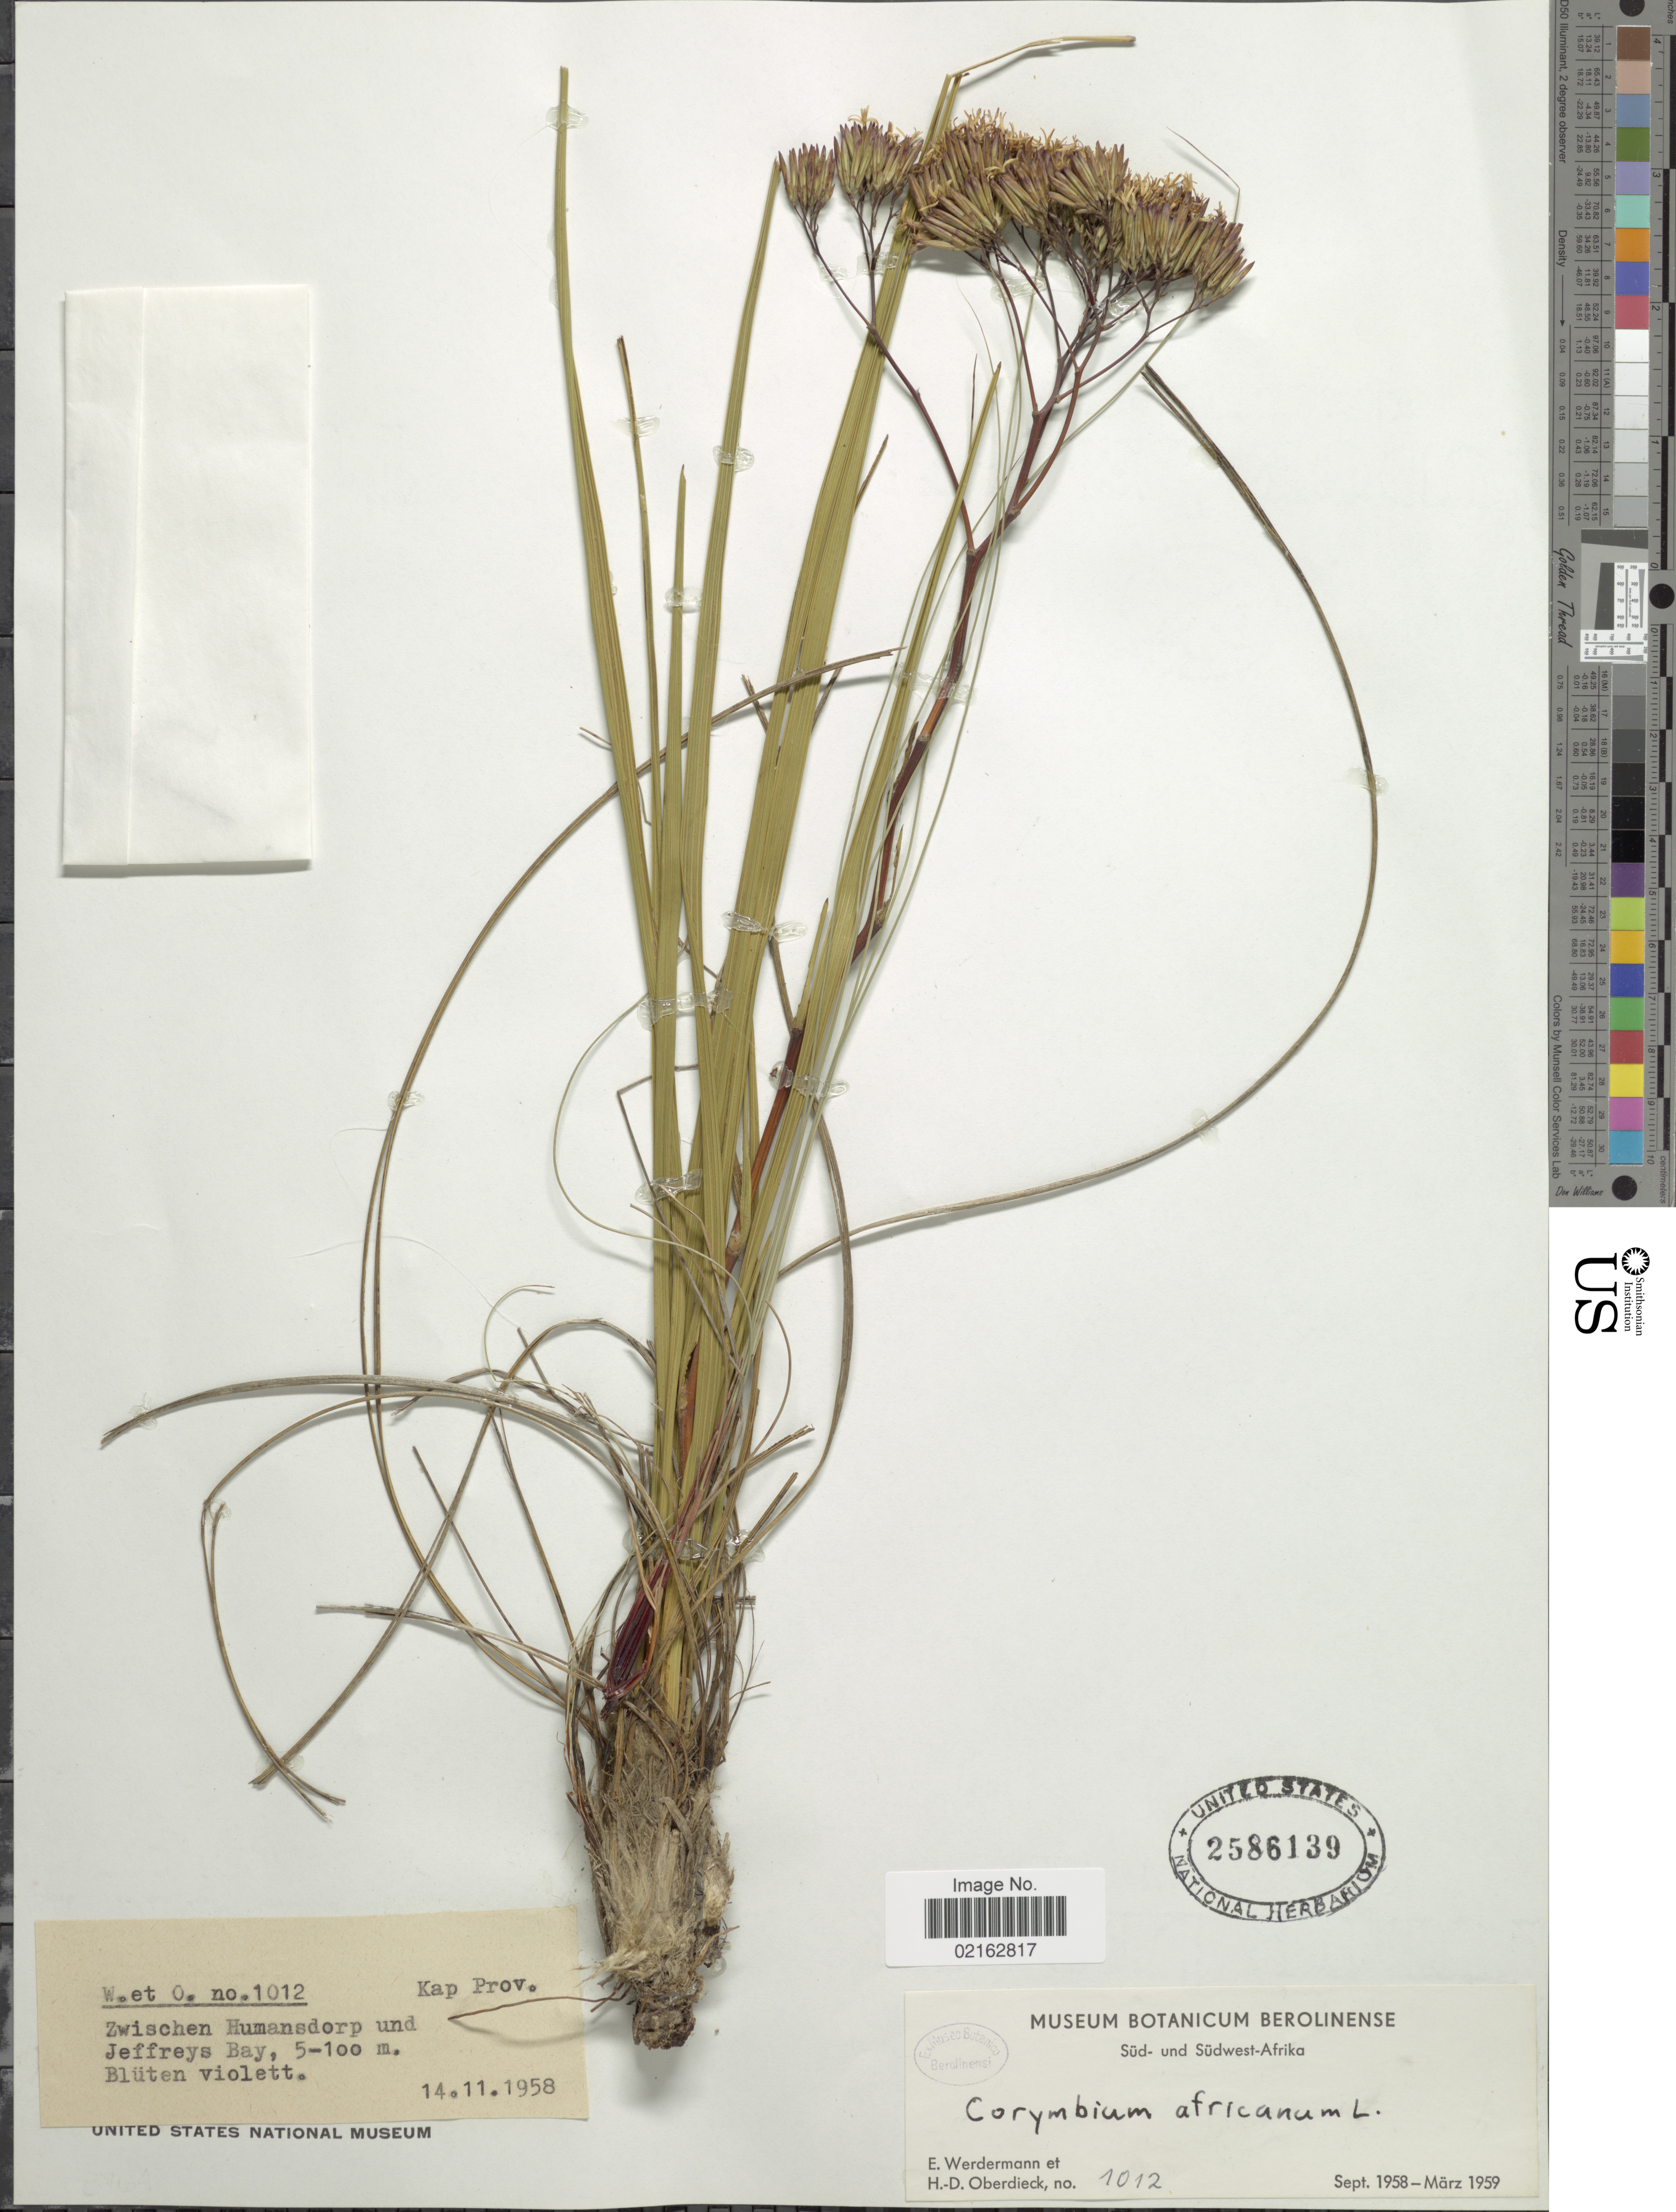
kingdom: Plantae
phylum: Tracheophyta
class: Magnoliopsida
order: Asterales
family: Asteraceae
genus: Corymbium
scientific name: Corymbium africanum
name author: L.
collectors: E. Werdermann & H. Oberdieck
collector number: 1012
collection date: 1958-11-14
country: South Africa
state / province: Eastern Cape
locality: Kap Prov. Zwischen Humansdorp und Jeffreys Bay.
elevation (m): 5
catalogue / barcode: US 2586139